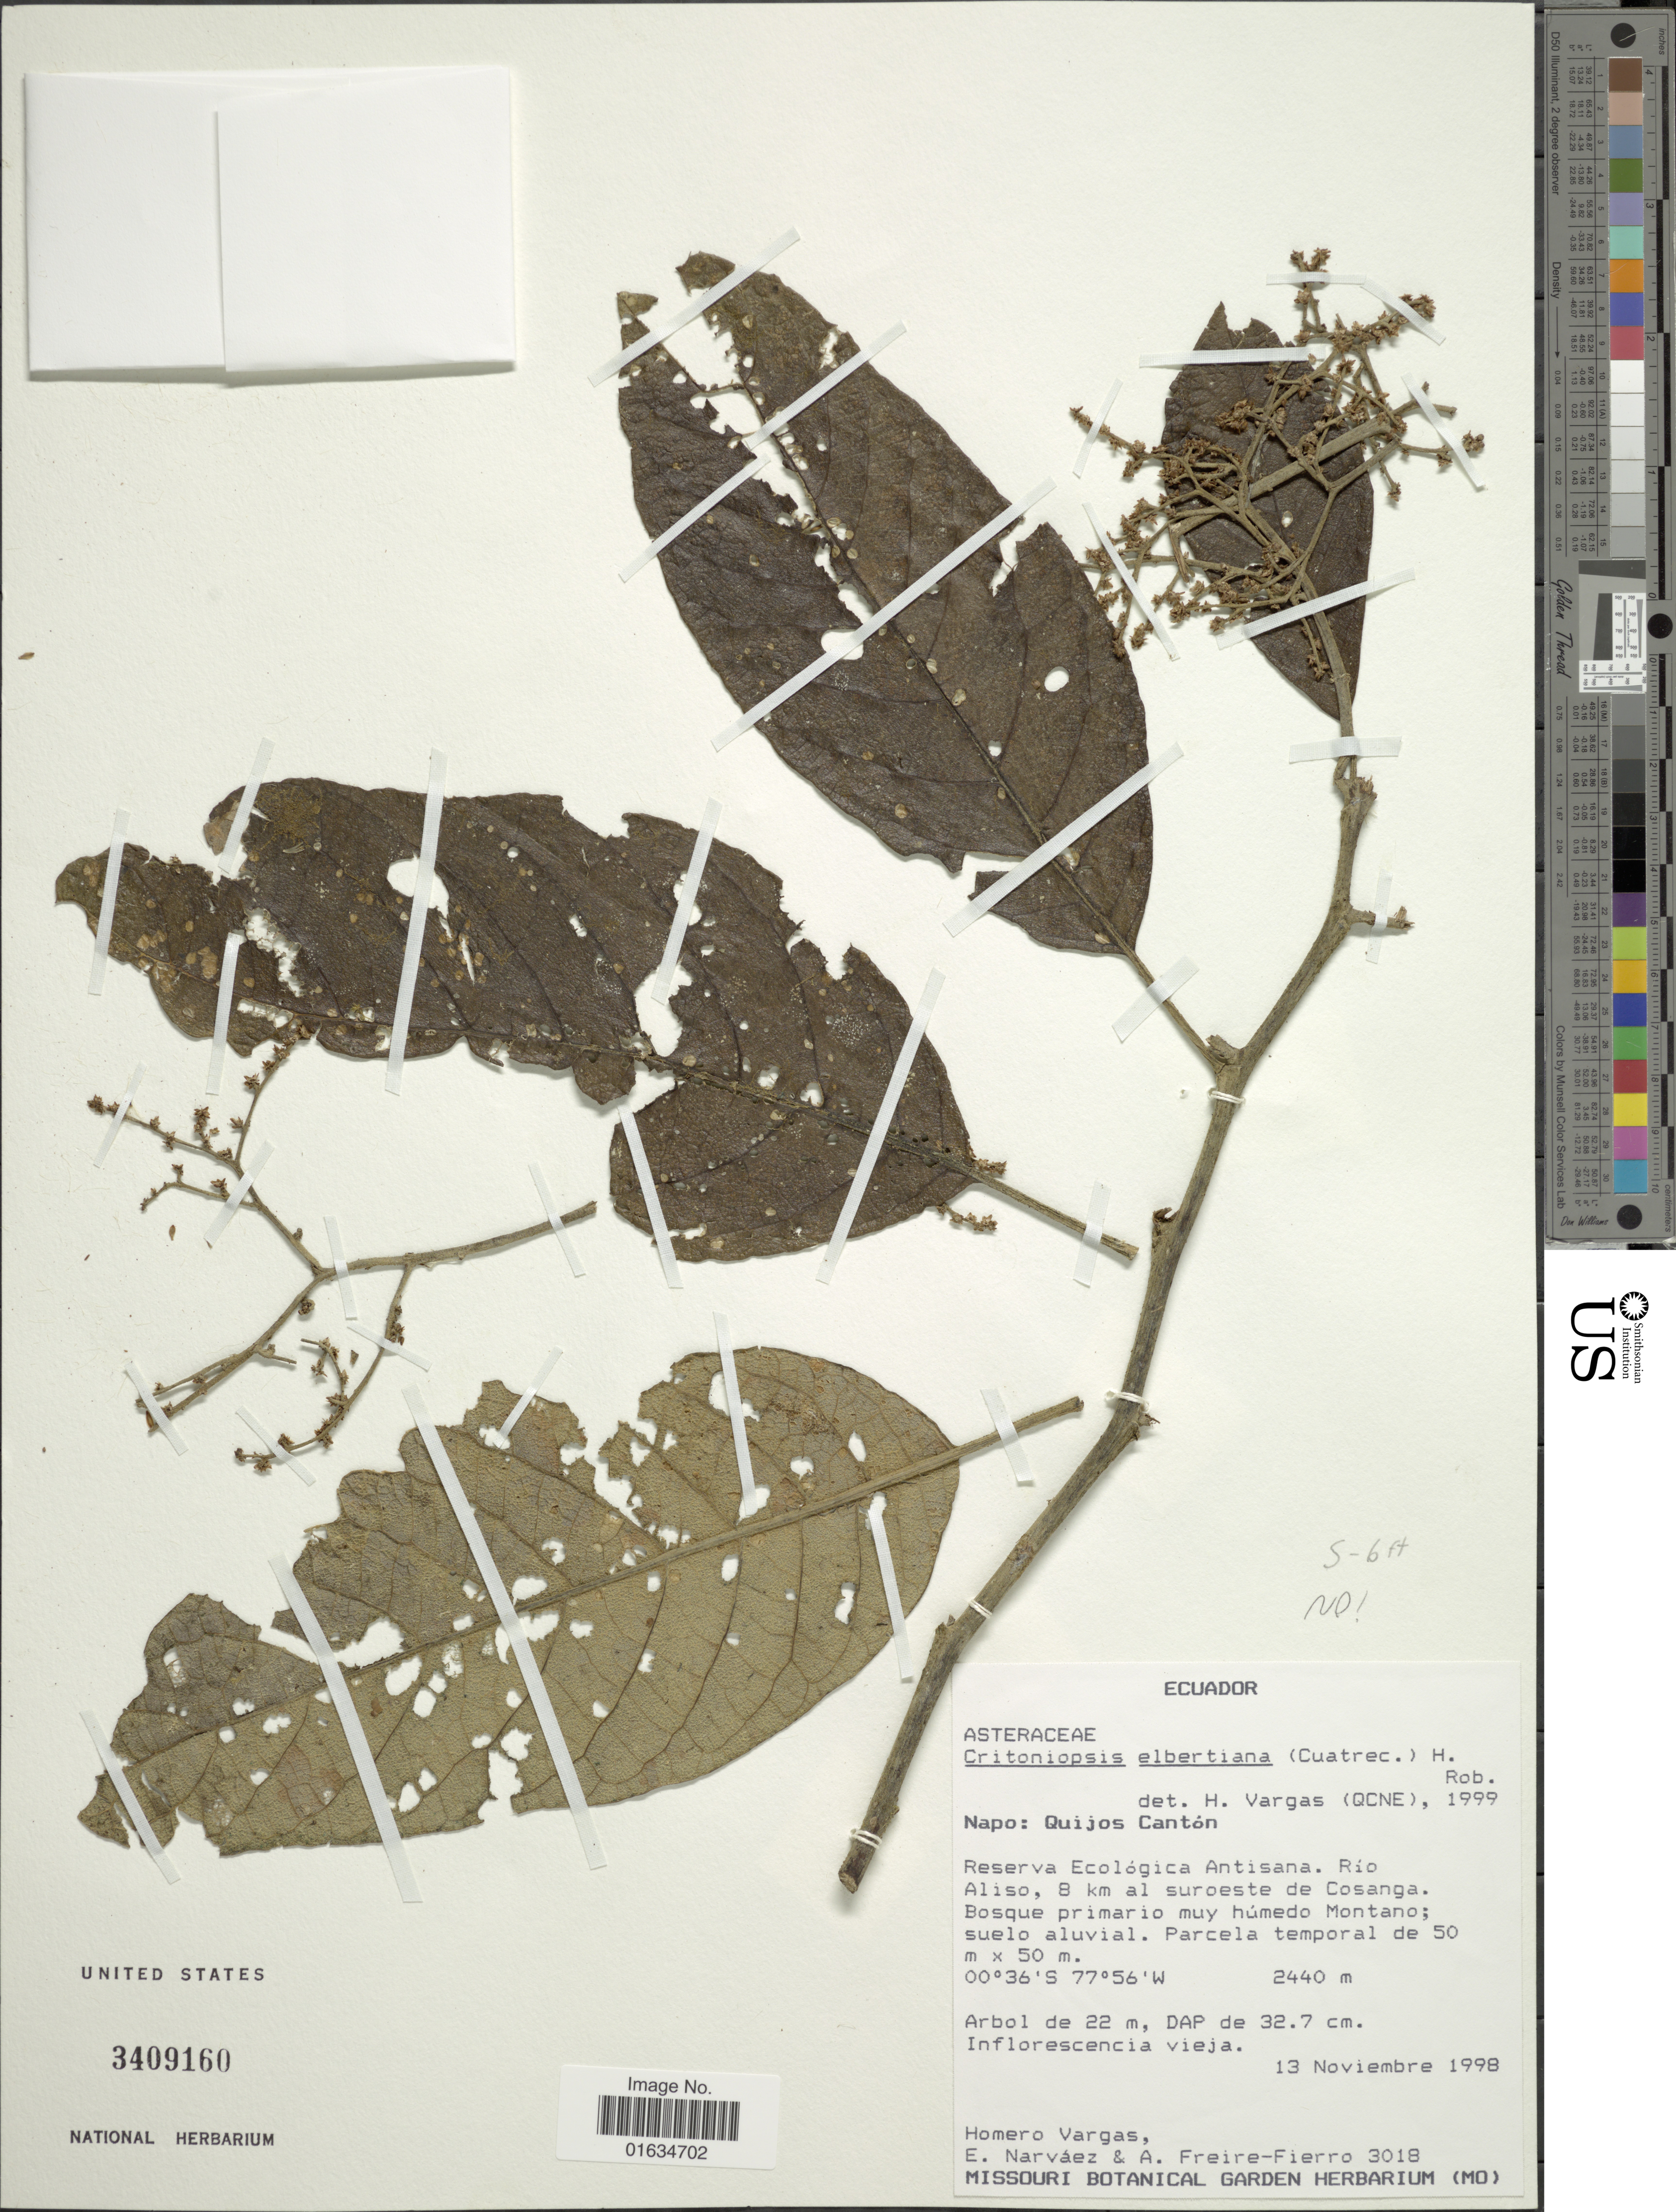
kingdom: Plantae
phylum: Tracheophyta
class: Magnoliopsida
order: Asterales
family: Asteraceae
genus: Critoniopsis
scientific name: Critoniopsis elbertiana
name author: (Cuatrec.) H. Rob.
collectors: H. Vargas, E. Narváez & A. Freire-Fierro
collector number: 3018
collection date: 1998-11-13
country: Ecuador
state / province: Napo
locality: Quijos Cantón, Reserva Ecológica Antisana, Rio Aliso, 8 km al suroeste de Cosanga, Bosque primario muy húmedo Montano.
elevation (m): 2440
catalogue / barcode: US 3409160